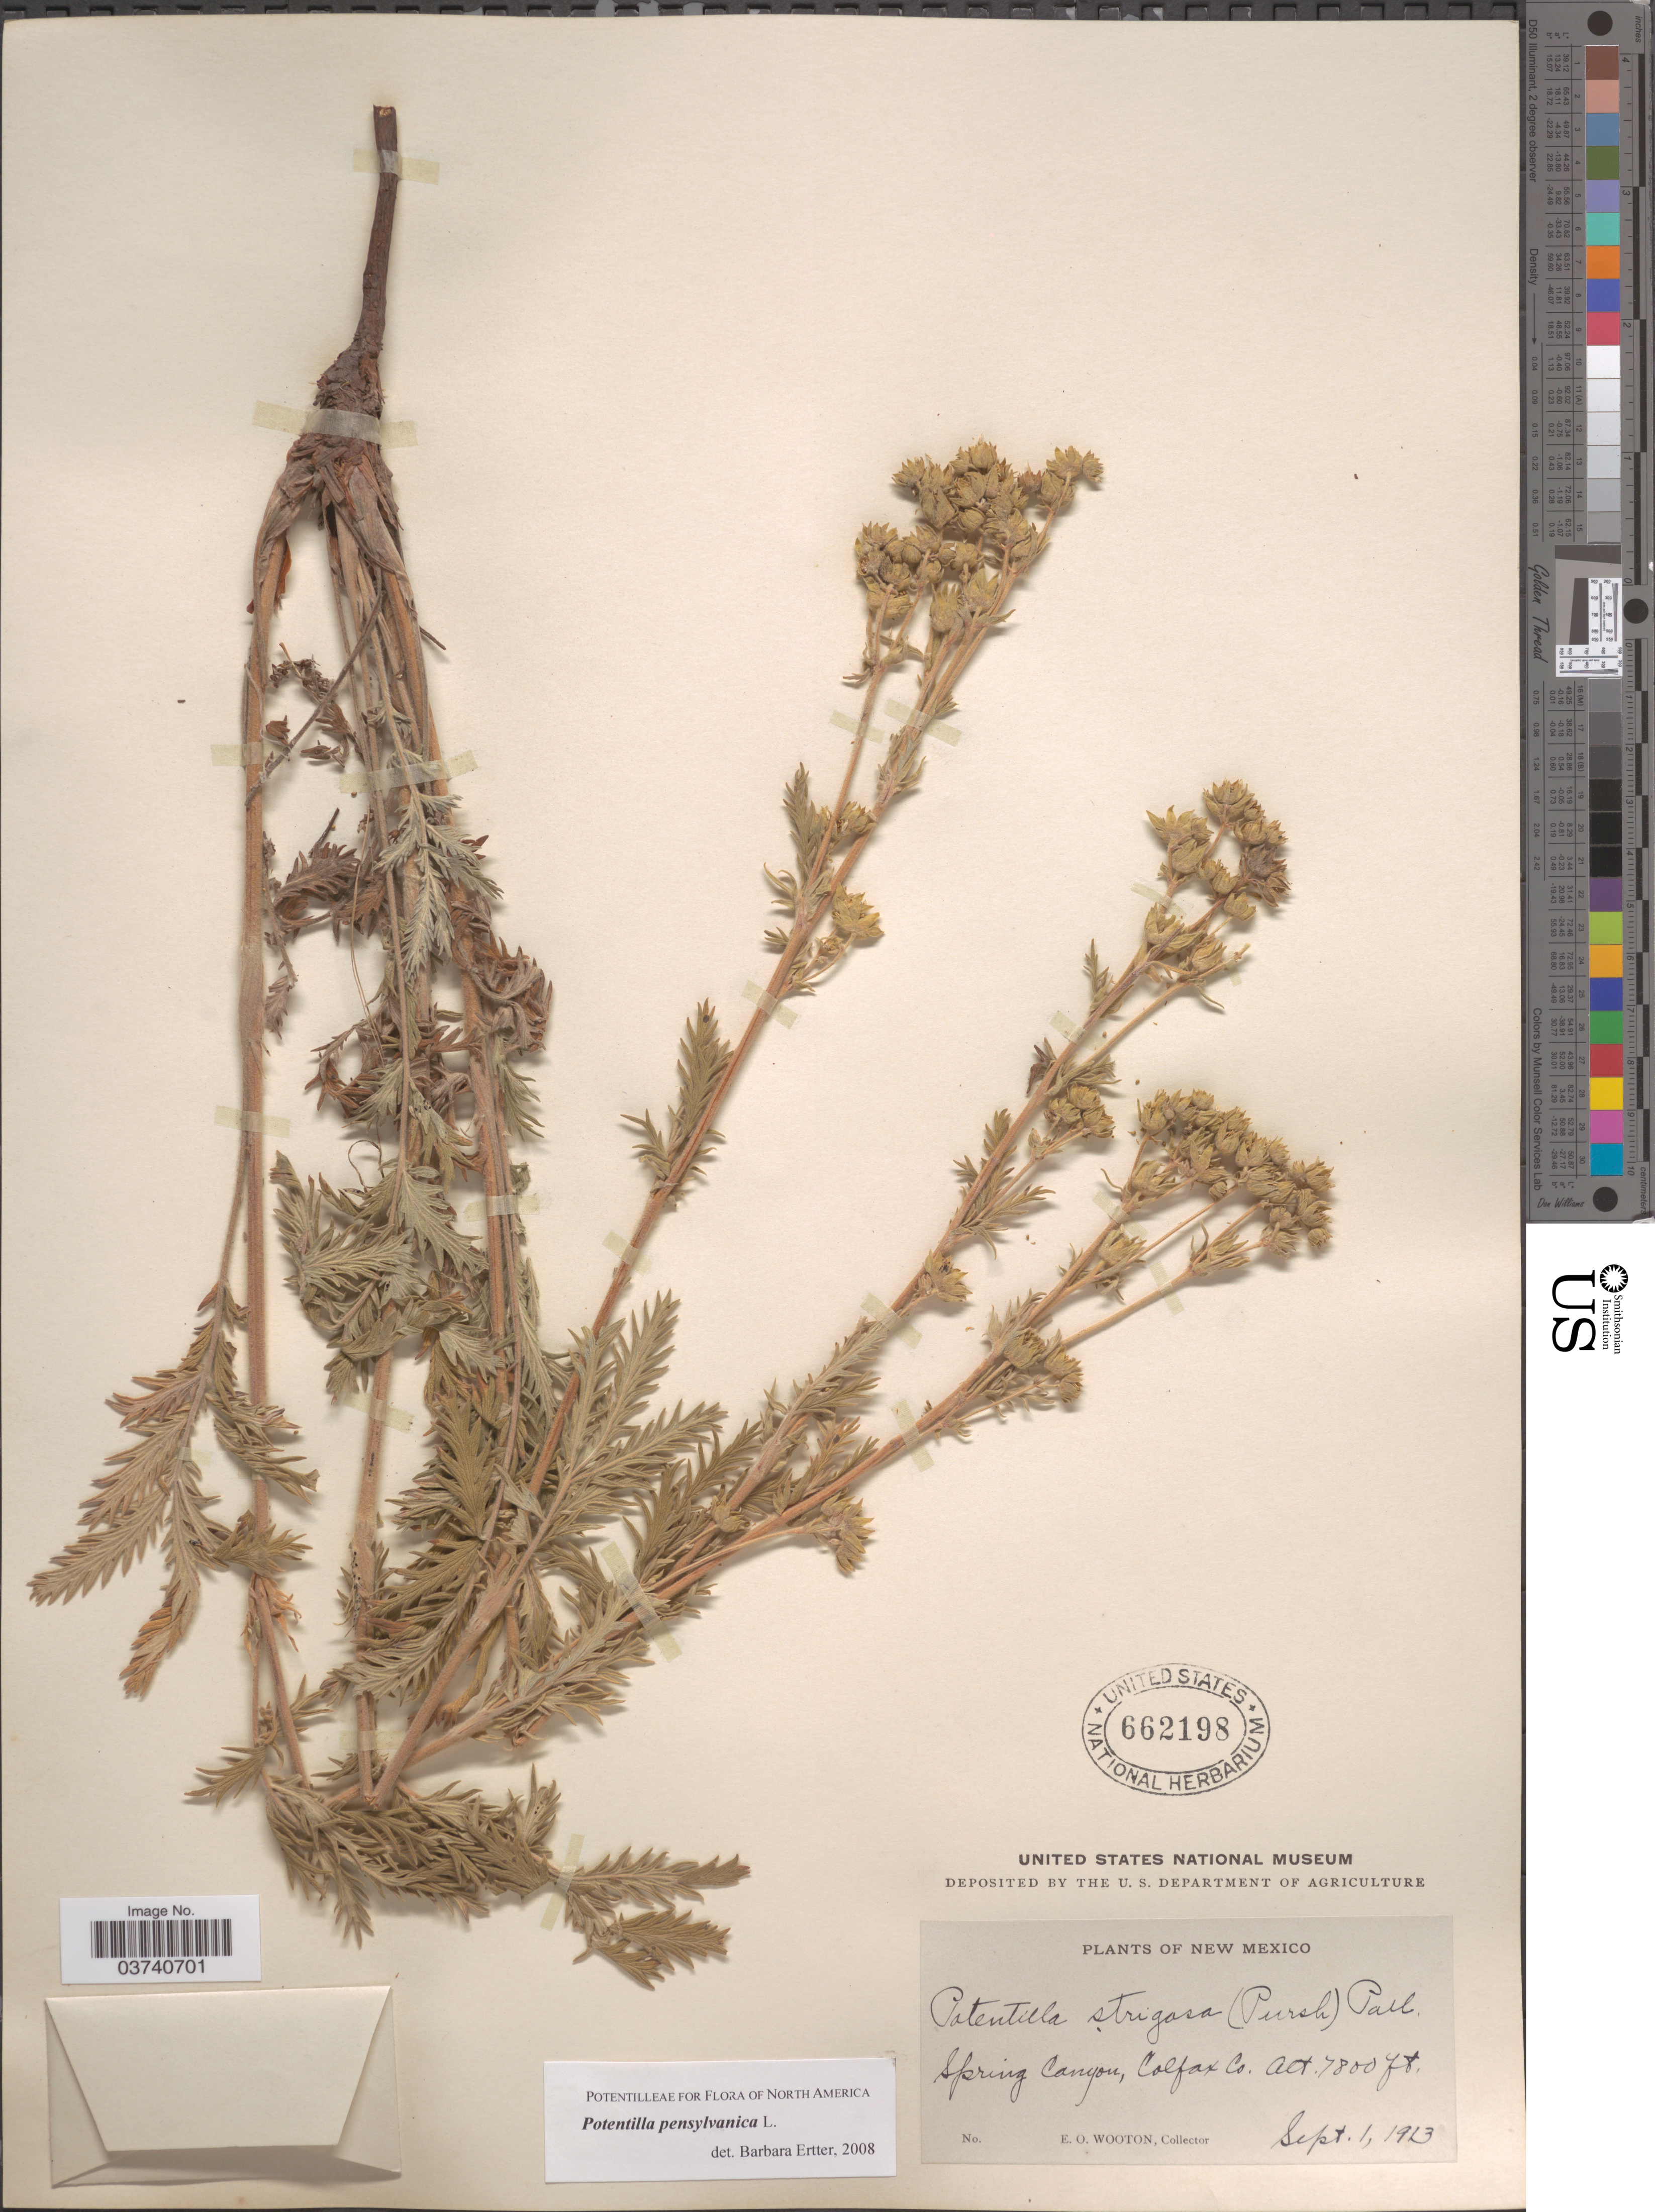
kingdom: Plantae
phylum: Tracheophyta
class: Magnoliopsida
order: Rosales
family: Rosaceae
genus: Potentilla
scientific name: Potentilla pensylvanica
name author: L.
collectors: E. O. Wooton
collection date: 1913-09-01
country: United States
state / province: New Mexico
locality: Spring Canyon, Colfax Co.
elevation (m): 2377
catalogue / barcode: US 662198